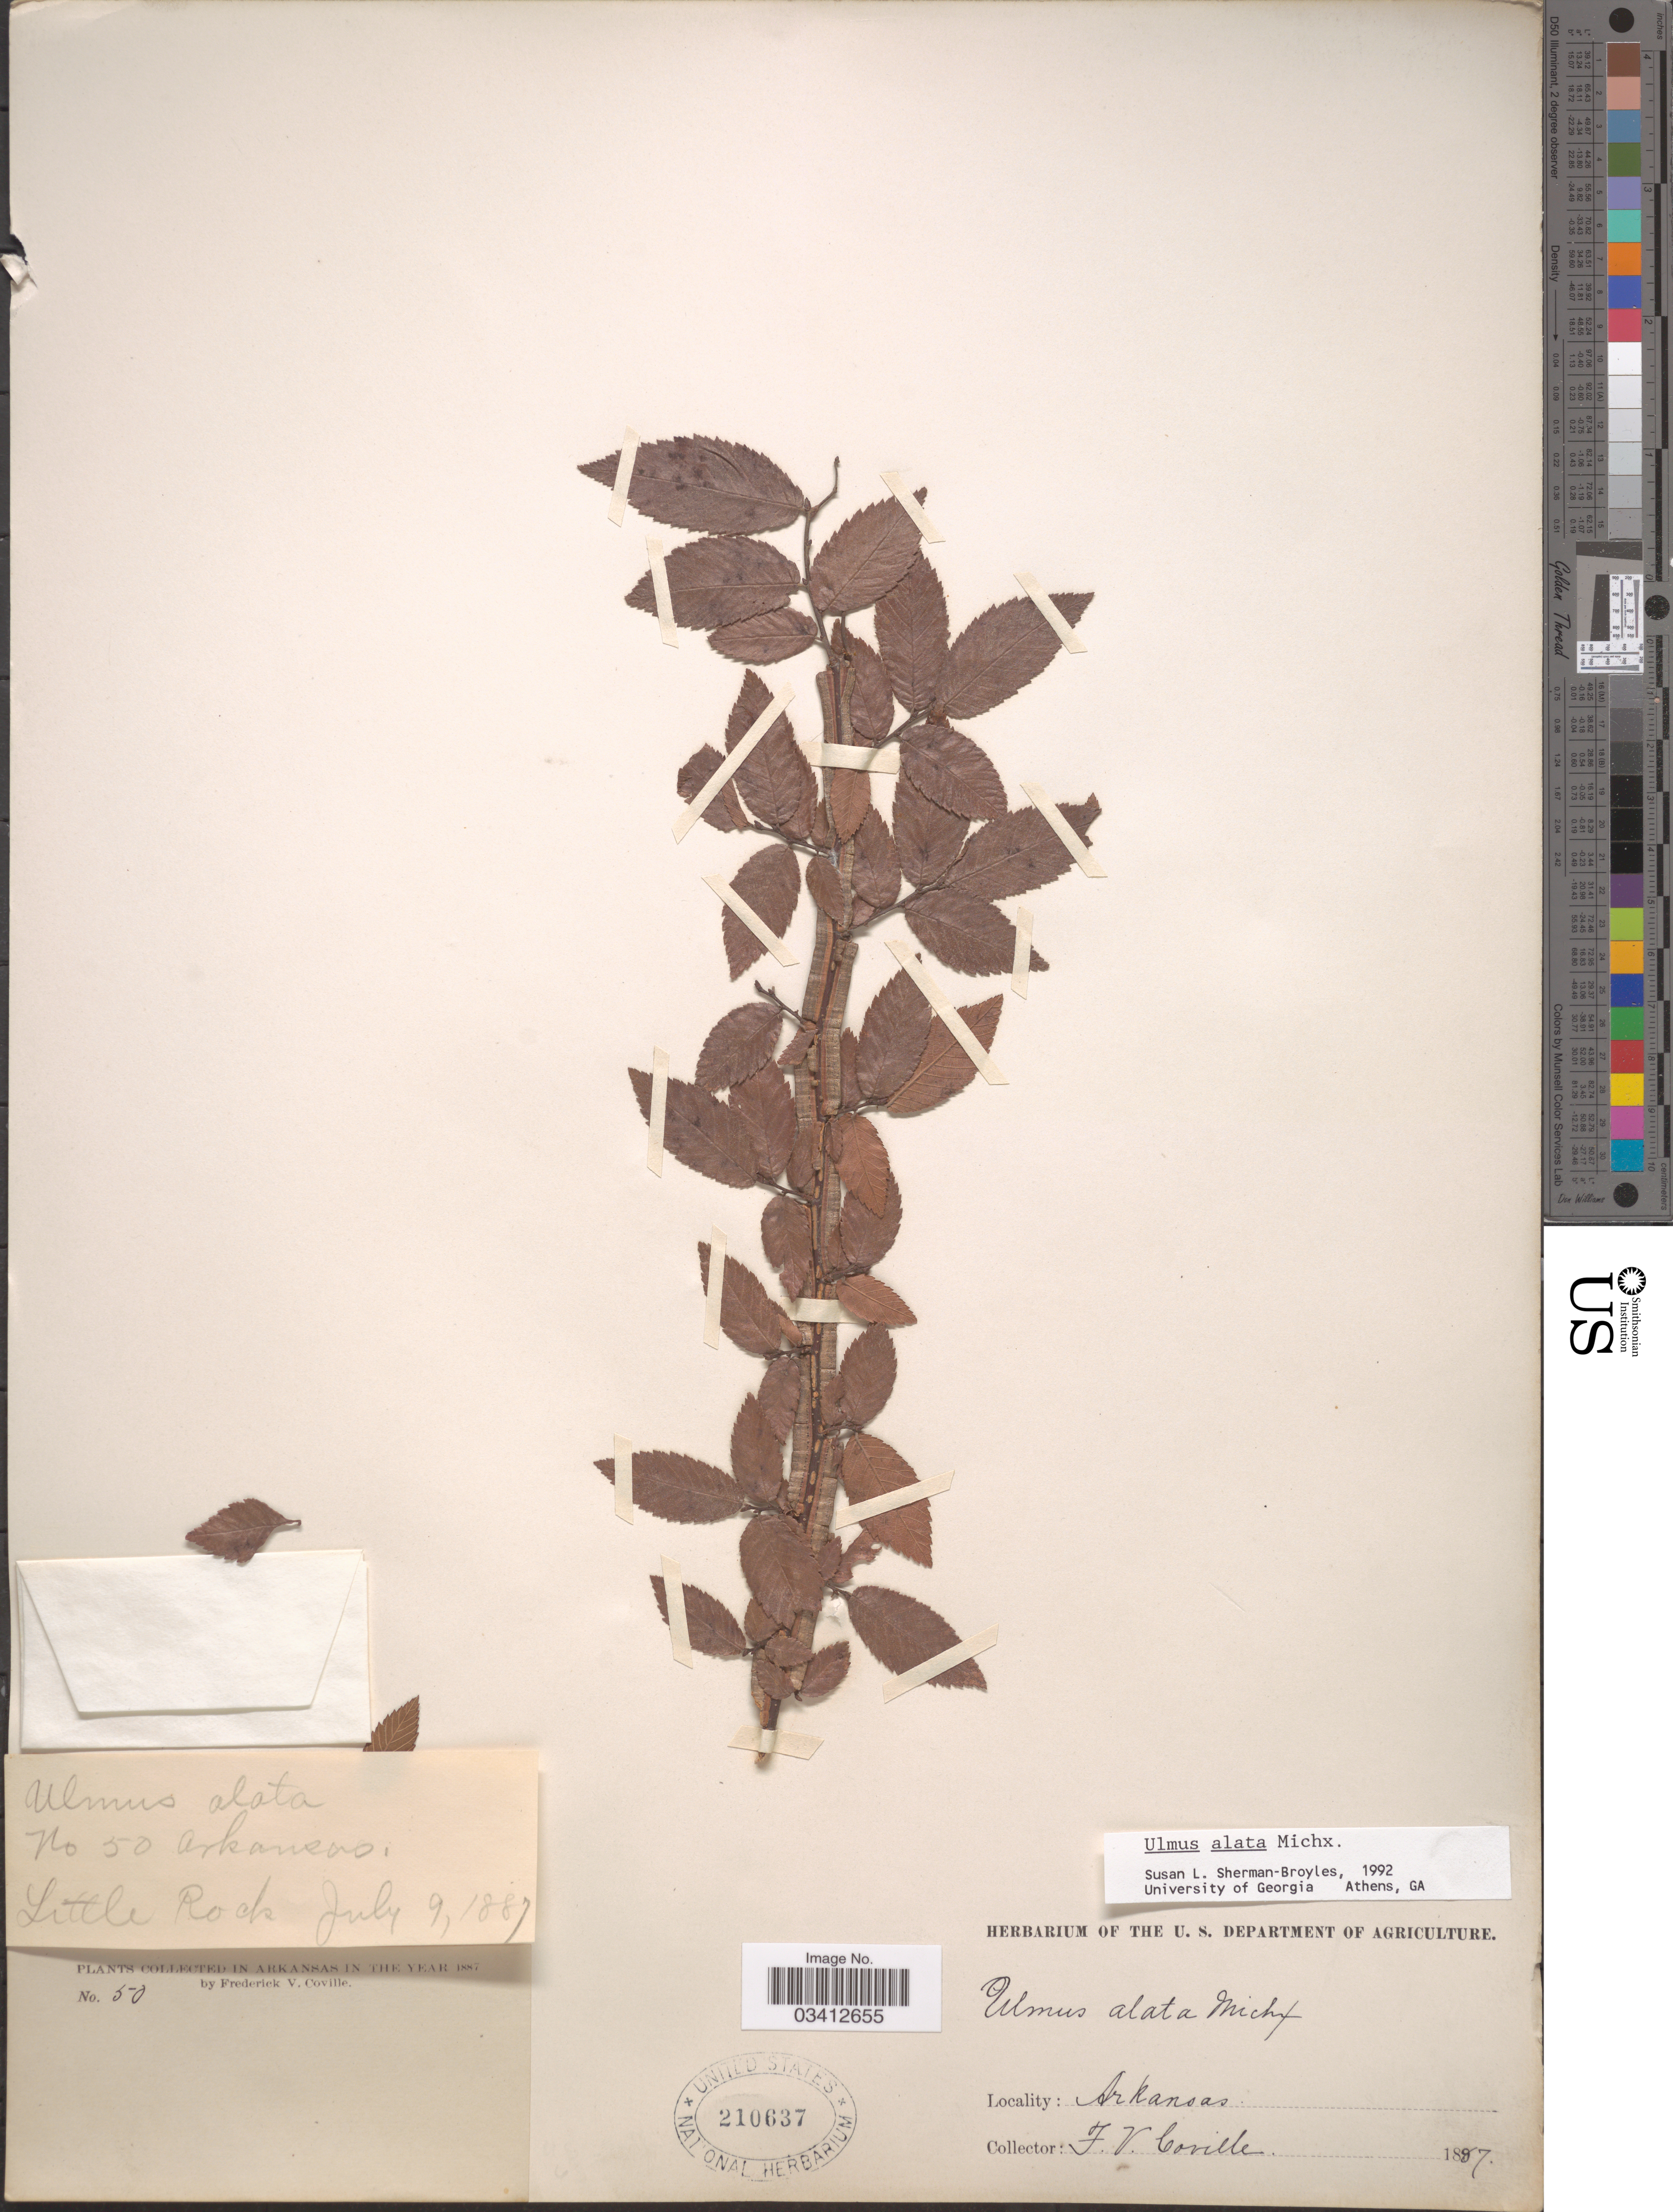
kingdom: Plantae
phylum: Tracheophyta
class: Magnoliopsida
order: Rosales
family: Ulmaceae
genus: Ulmus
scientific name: Ulmus alata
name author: Michx.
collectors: F. V. Coville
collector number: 50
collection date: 1887-07-09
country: United States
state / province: Arkansas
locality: Little Rock.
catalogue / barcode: US 210637